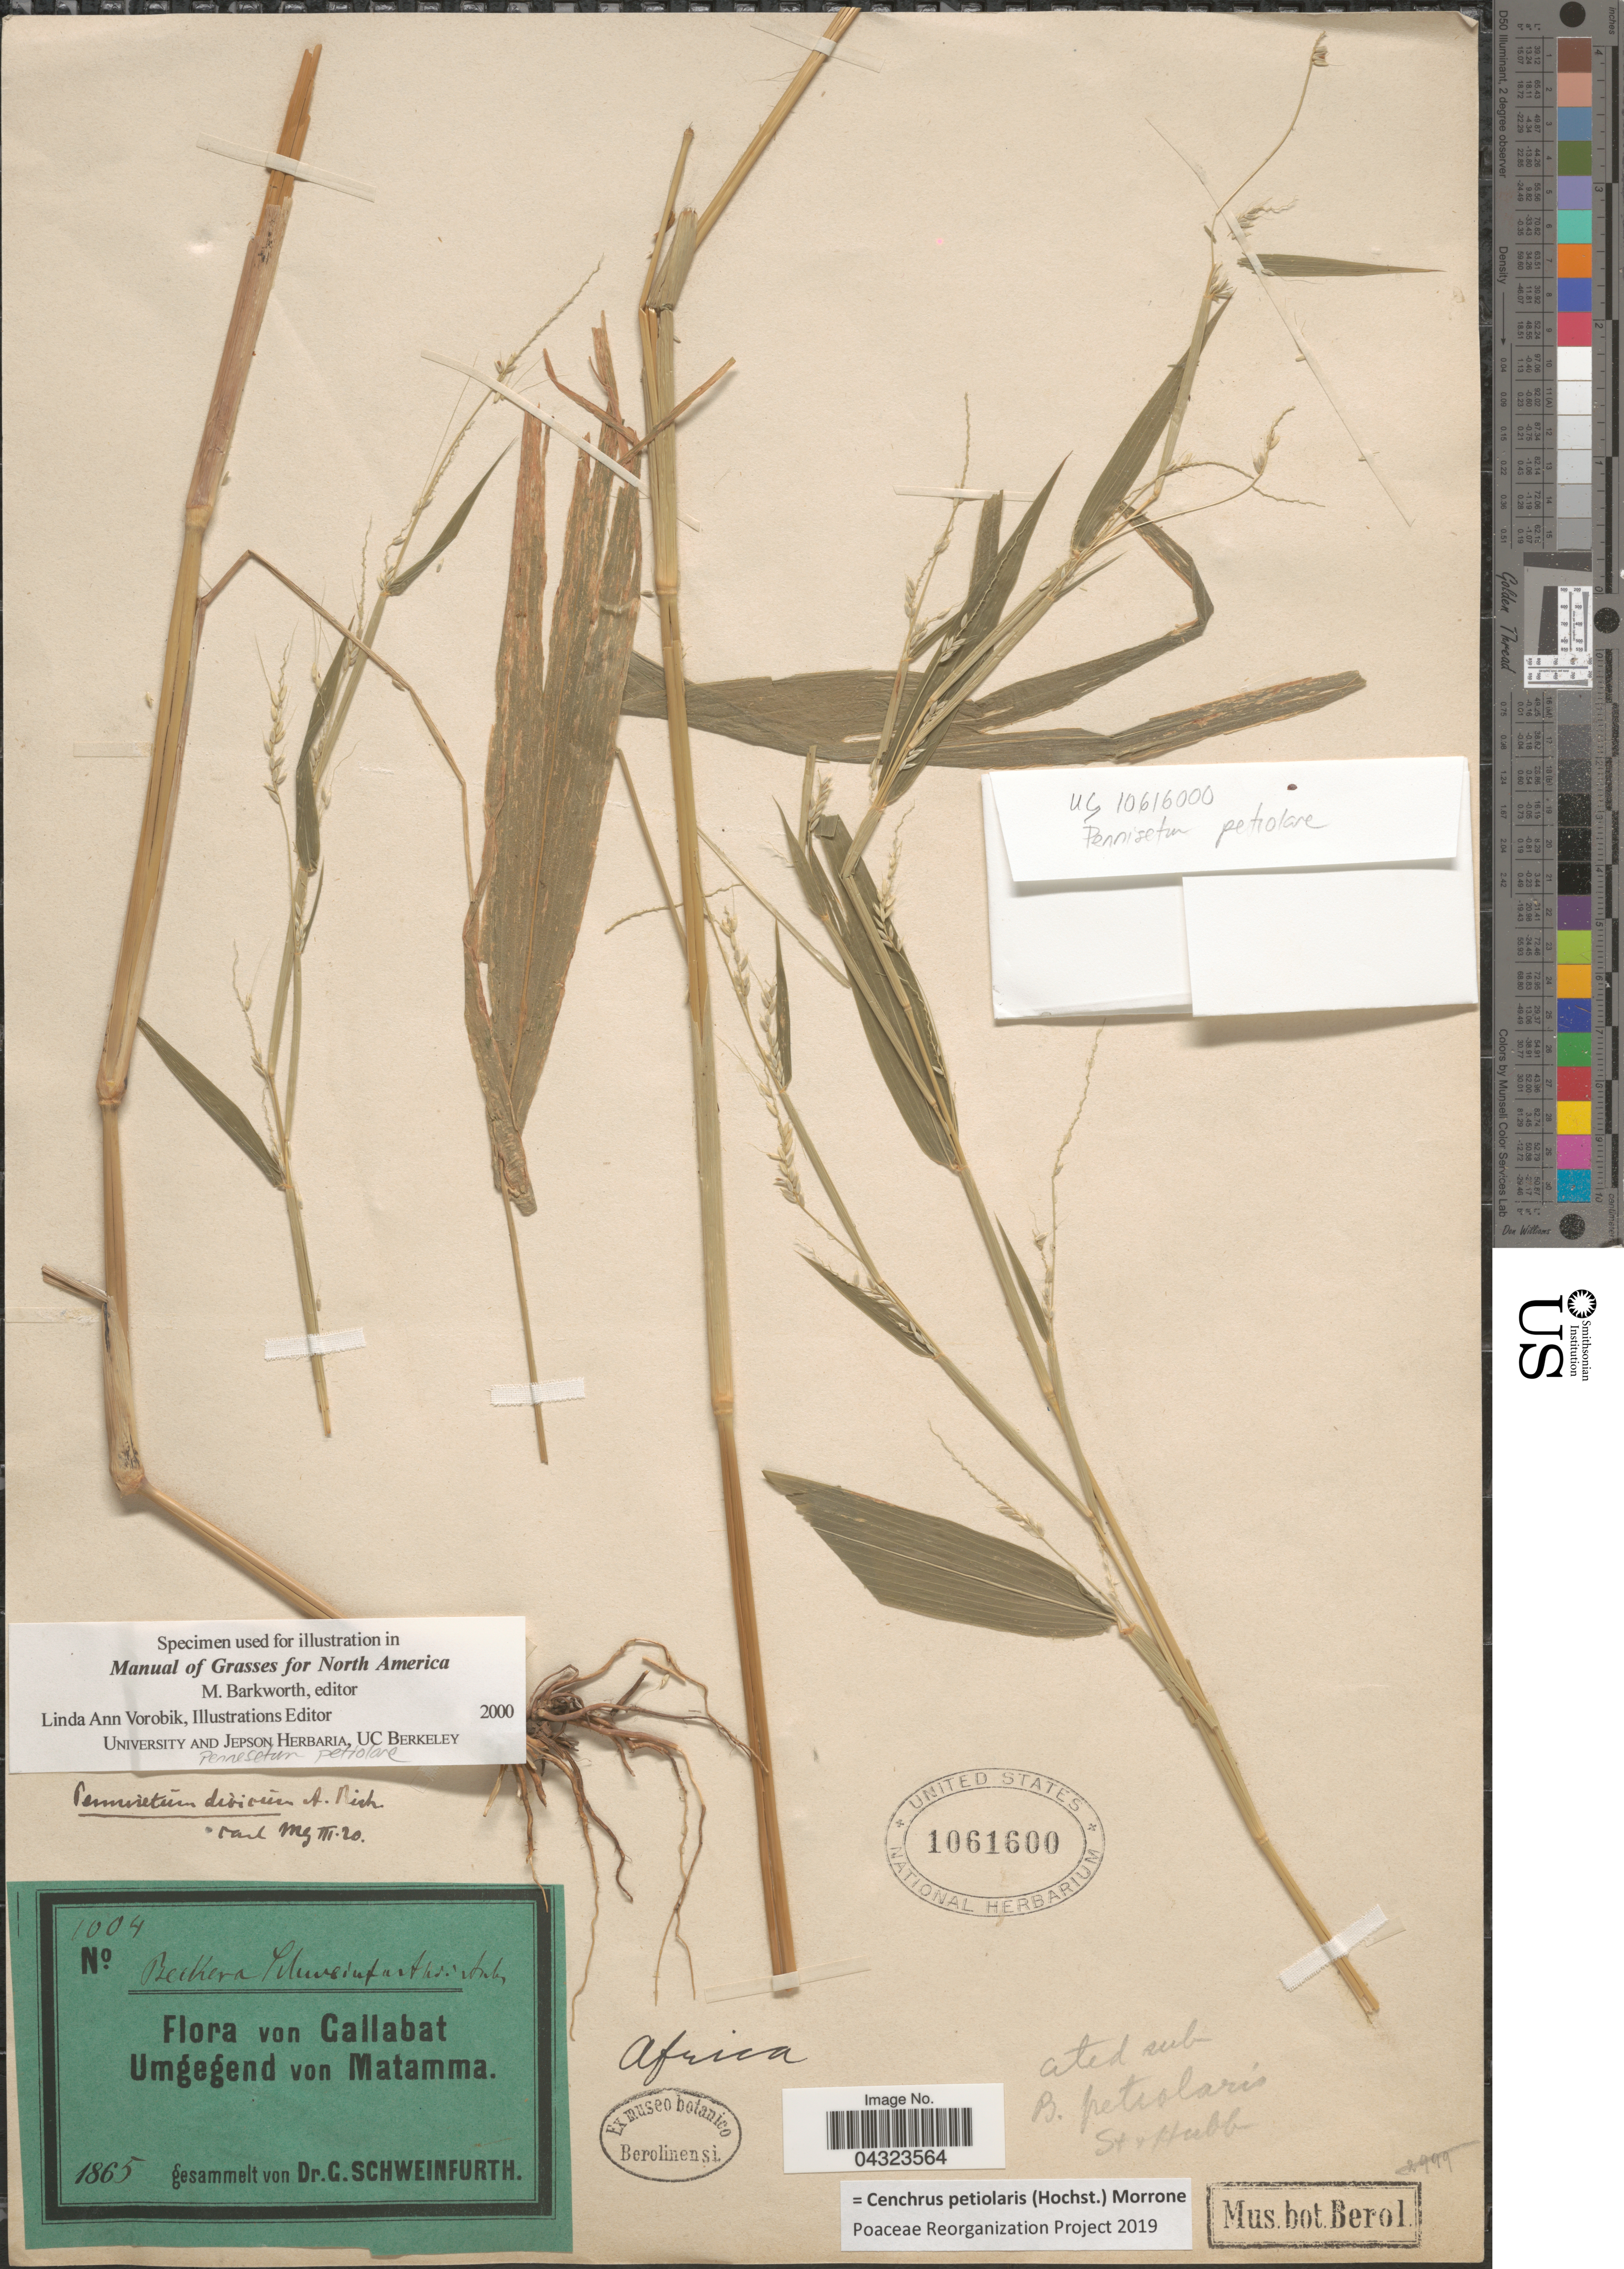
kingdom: Plantae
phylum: Tracheophyta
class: Liliopsida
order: Poales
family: Poaceae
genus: Cenchrus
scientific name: Cenchrus petiolaris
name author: (Hochst.) Morrone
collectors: G. A. Schweinfurth (herbarium)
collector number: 1004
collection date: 1865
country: Sudan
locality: Gallabat. Umgegend von Matamma. Africa.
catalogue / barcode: US 1061600